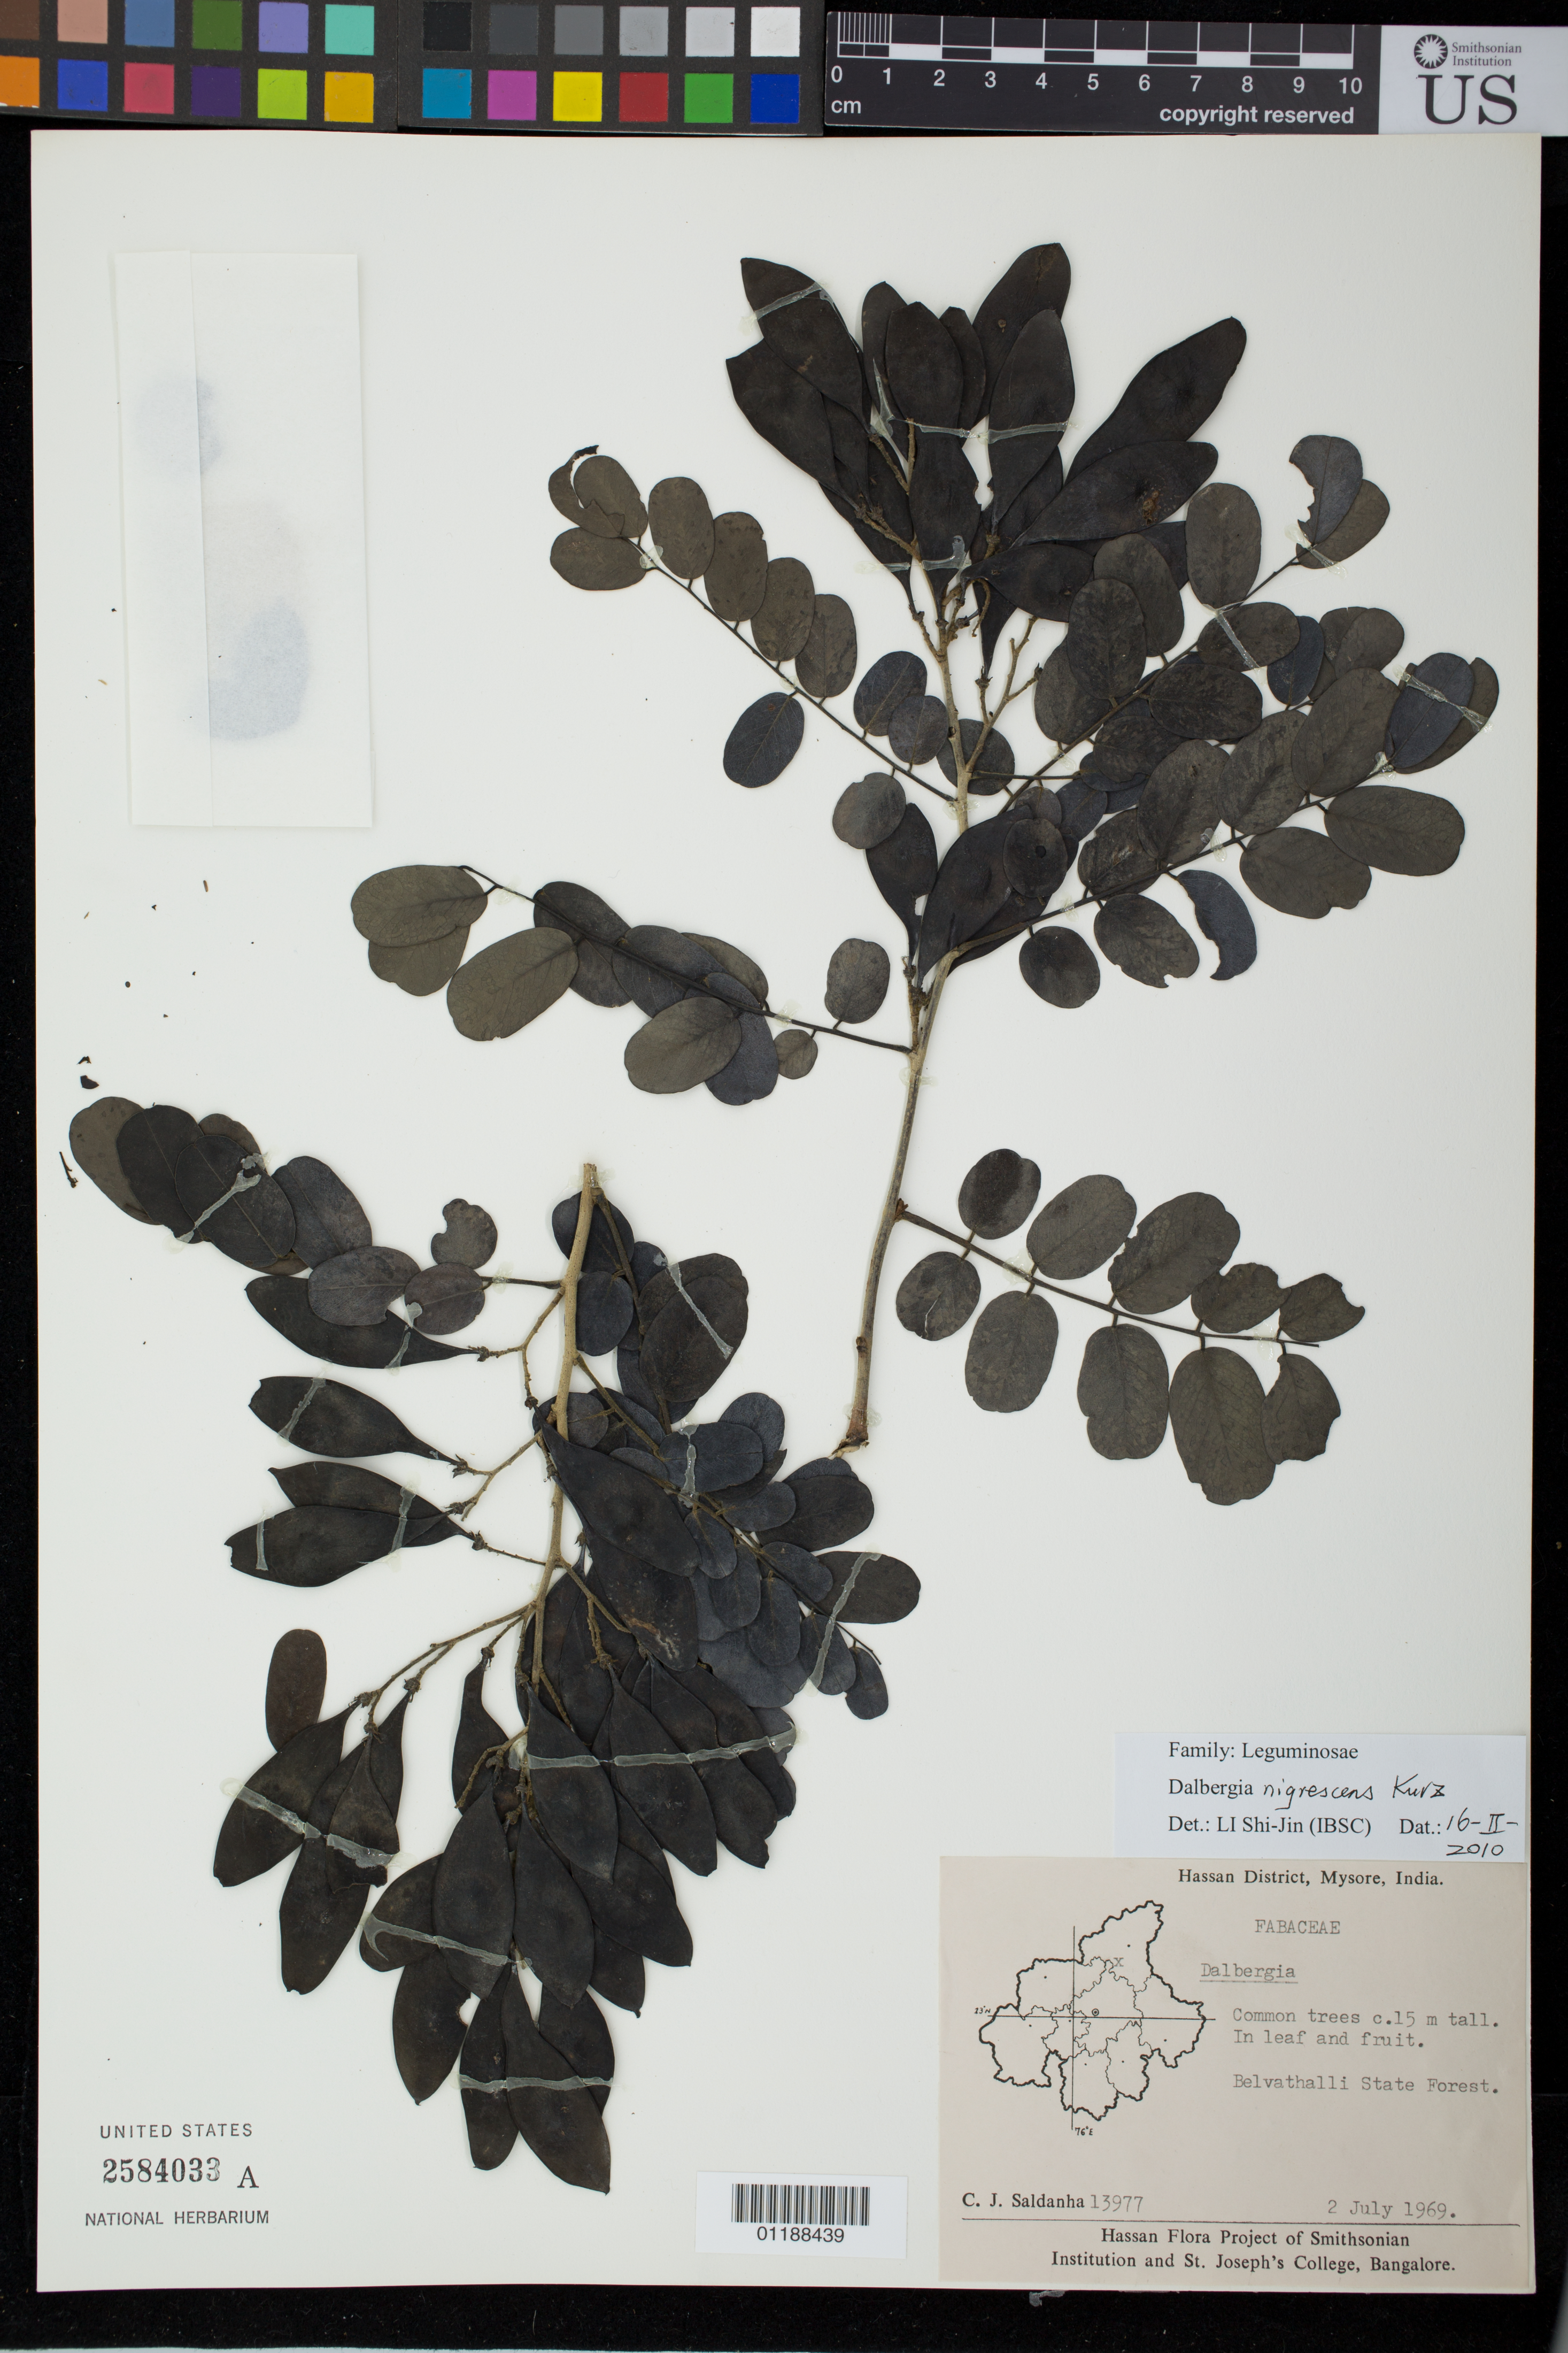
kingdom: Plantae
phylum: Tracheophyta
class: Magnoliopsida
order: Fabales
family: Fabaceae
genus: Dalbergia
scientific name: Dalbergia nigrescens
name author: Kurz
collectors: C. J. Saldanha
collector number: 13977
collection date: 1969-07-02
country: India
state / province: Karnataka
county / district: Mysore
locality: Hassan district. Belvathalli State Forest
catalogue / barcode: US 2584033A